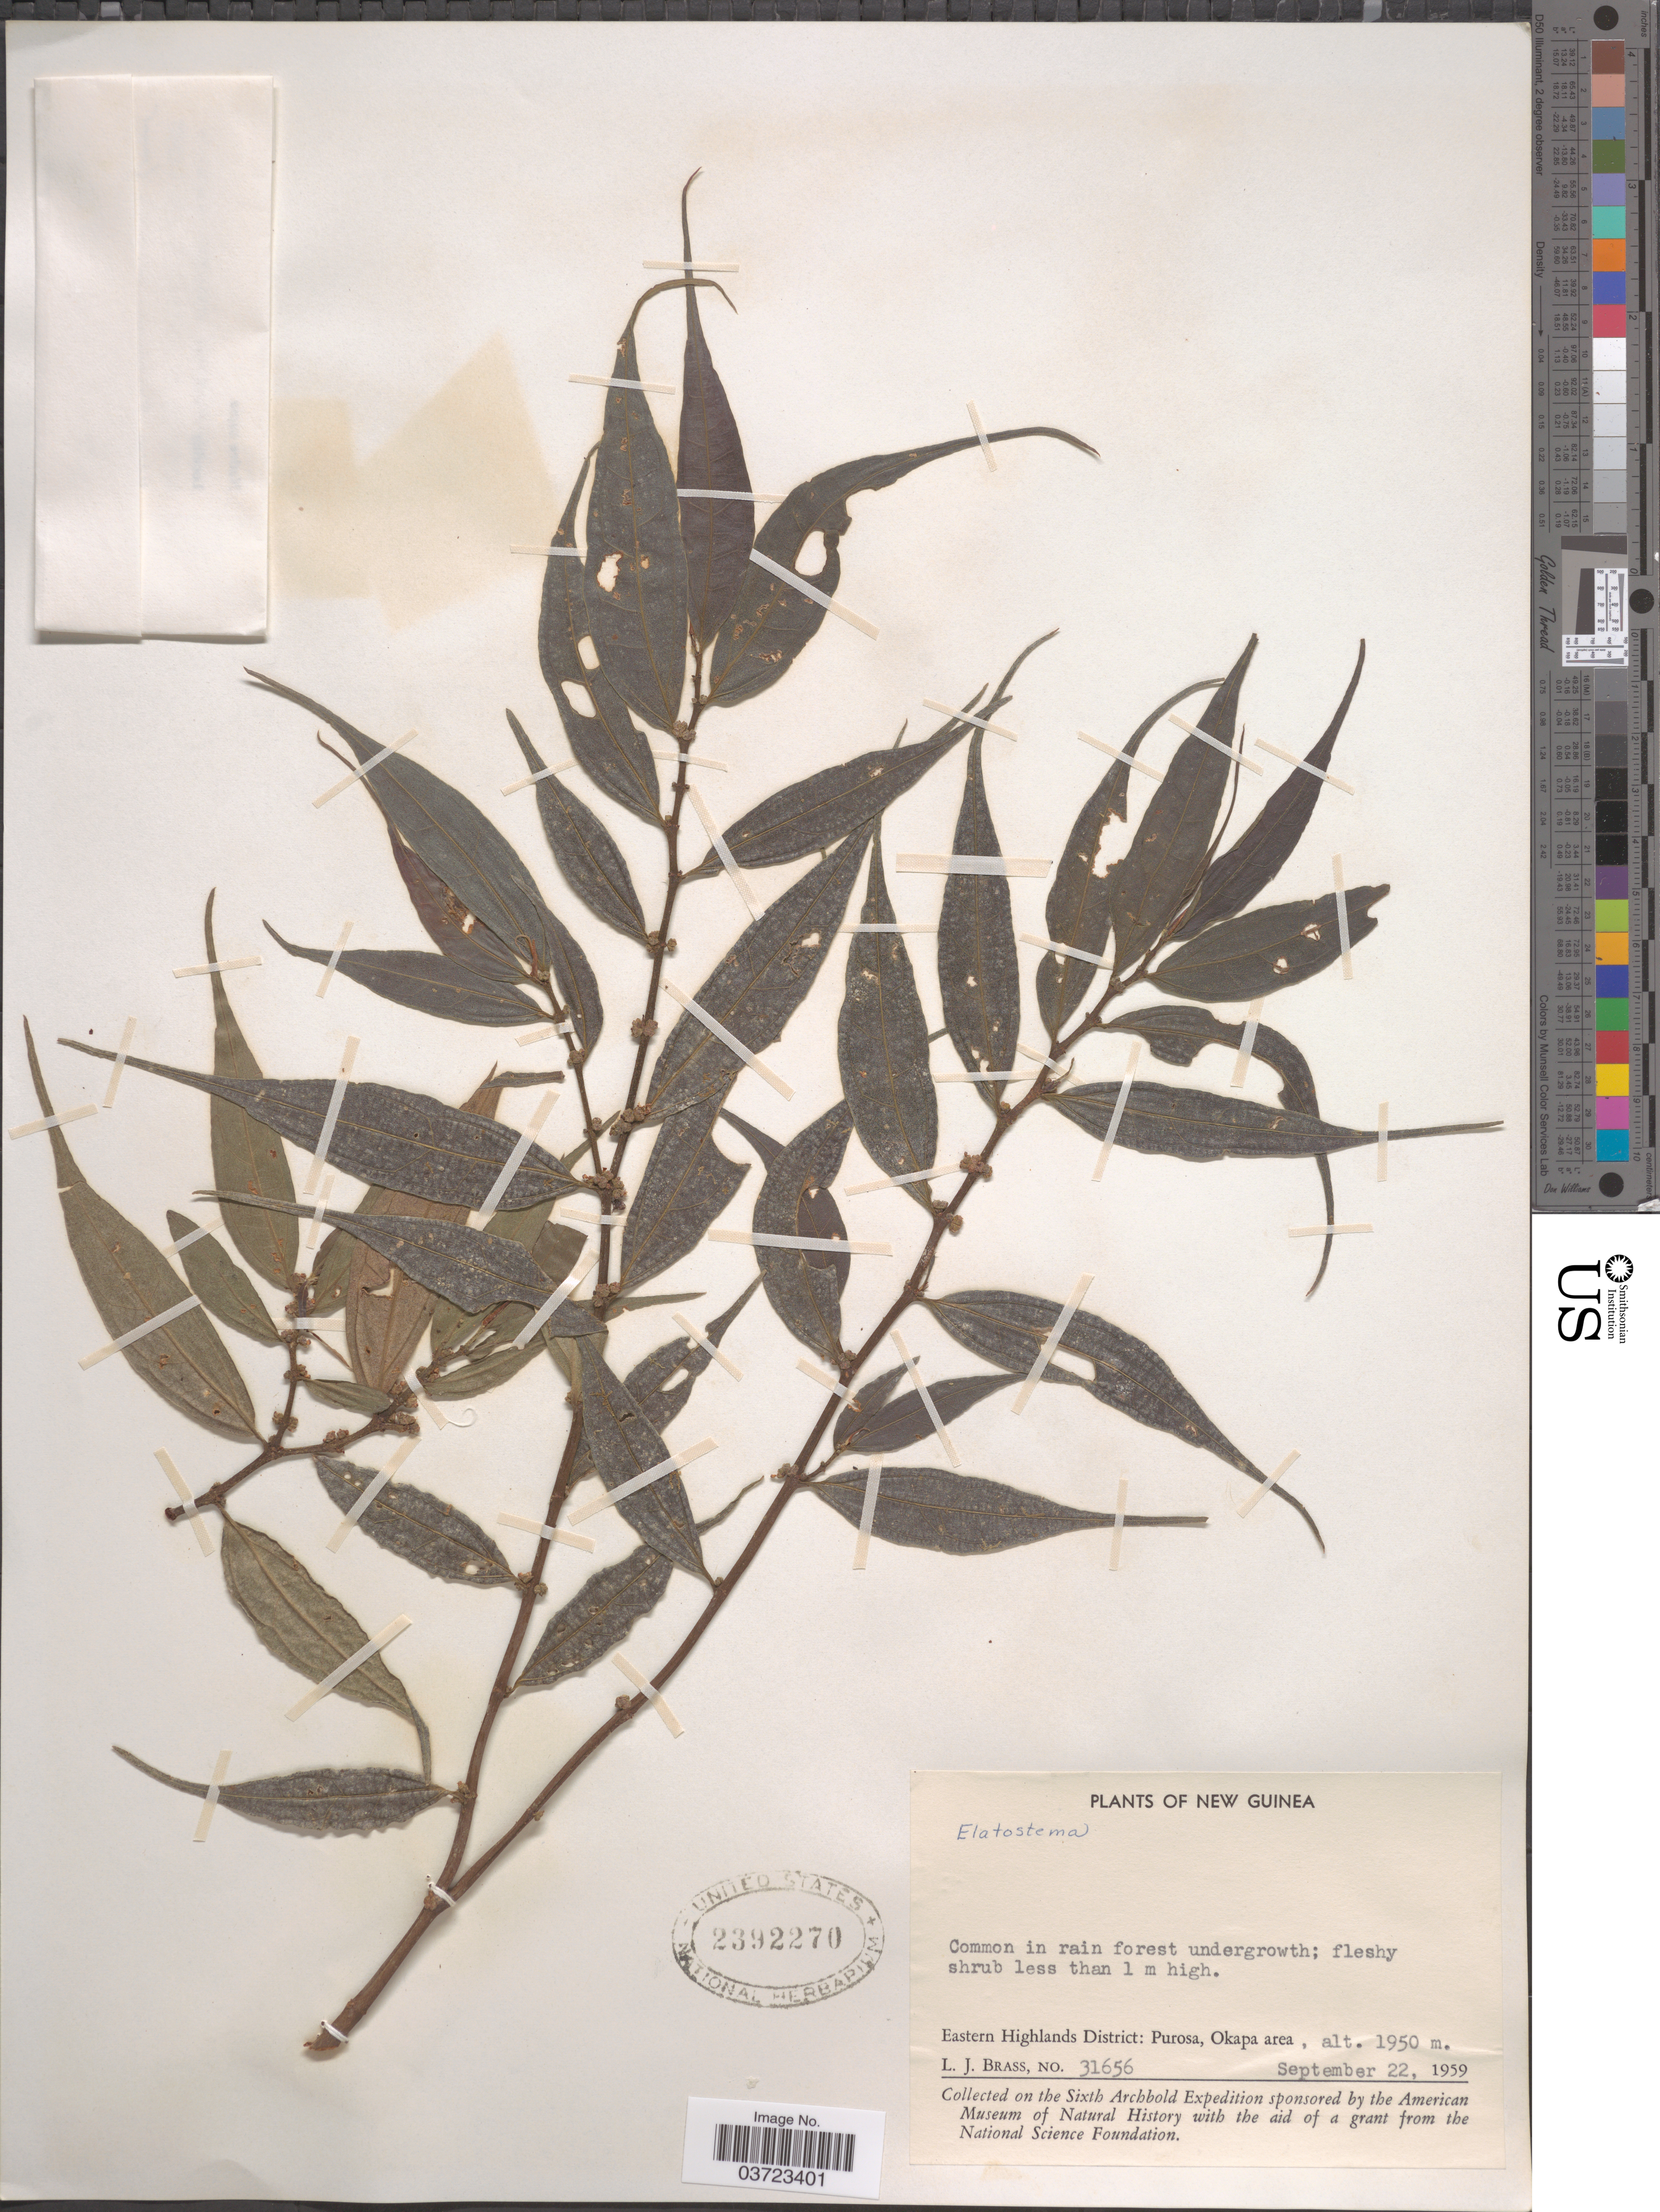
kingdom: Plantae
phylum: Tracheophyta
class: Magnoliopsida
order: Rosales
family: Urticaceae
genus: Elatostema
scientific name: Elatostema sp.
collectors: L. J. Brass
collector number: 31656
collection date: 1959-09-22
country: Papua New Guinea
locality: New Guinea. Eastern Highlands District: Purosa, Okapa area.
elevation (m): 1950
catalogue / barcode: US 2392270